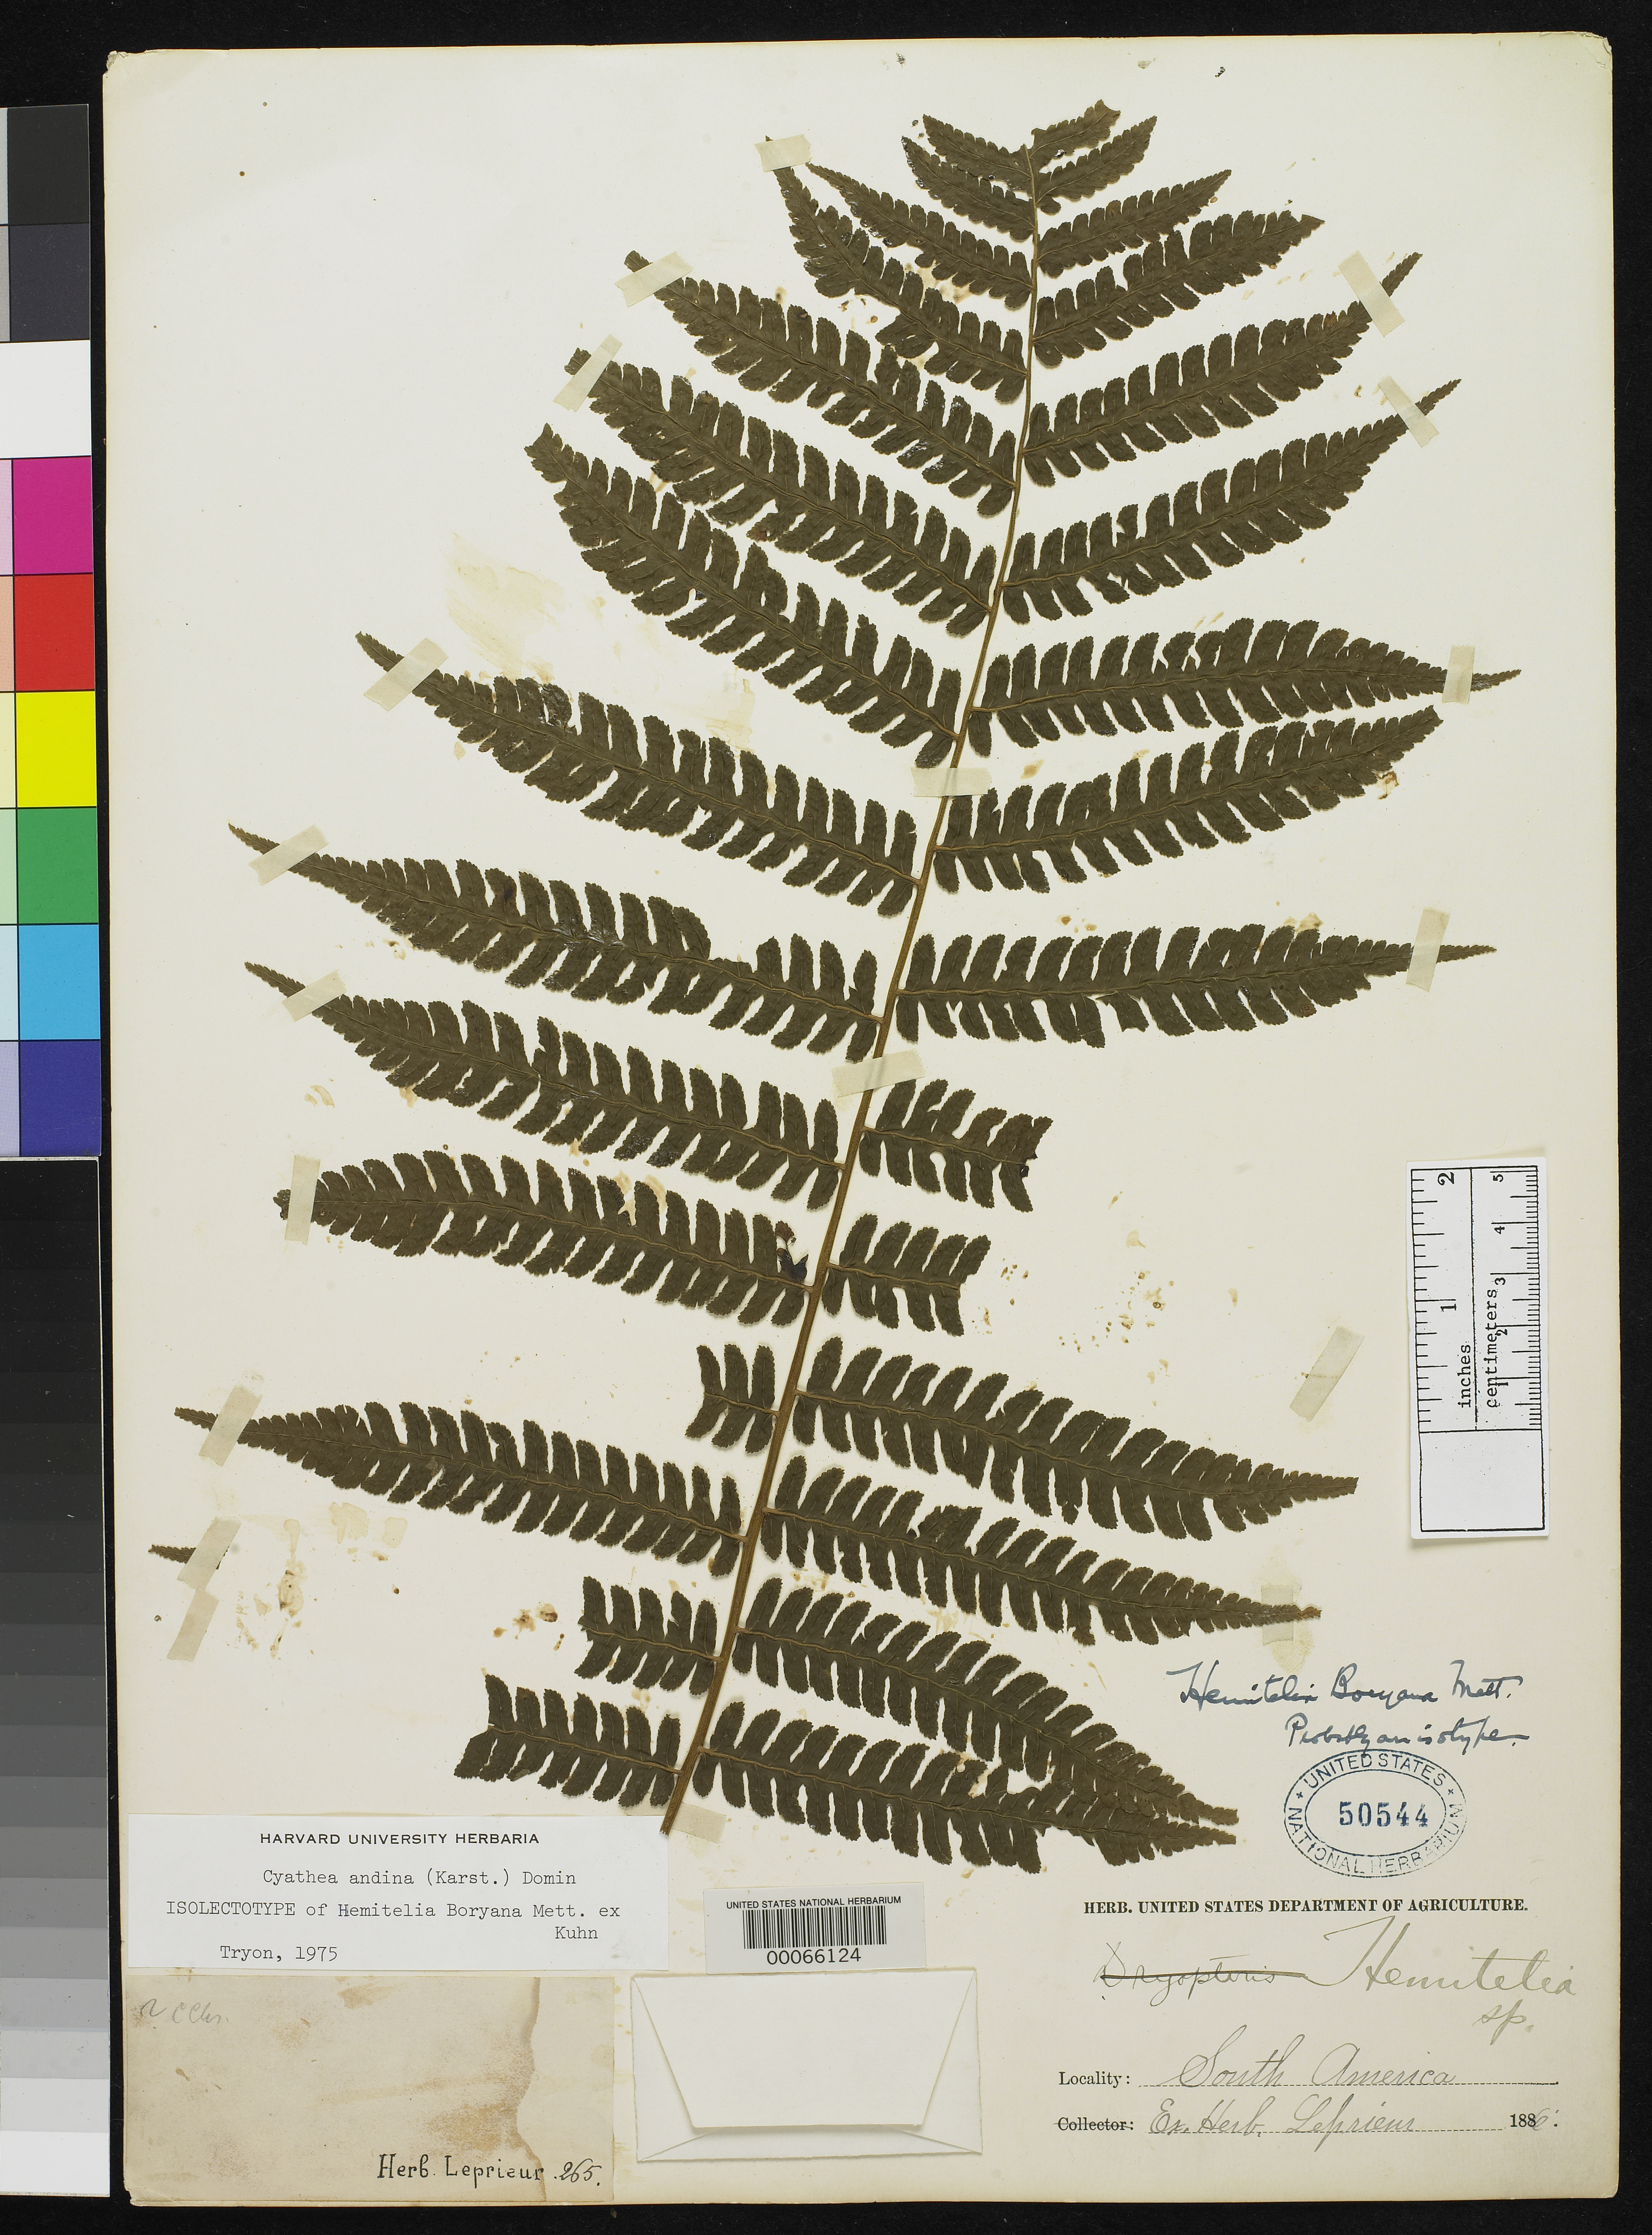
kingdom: Plantae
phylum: Tracheophyta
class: Polypodiopsida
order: Cyatheales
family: Cyatheaceae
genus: Hemitelia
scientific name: Hemitelia boryana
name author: Mett. ex Kuhn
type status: Isolectotype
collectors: F. M. R. Leprieur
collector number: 265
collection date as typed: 1886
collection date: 1886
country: French Guiana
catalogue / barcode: US 50544